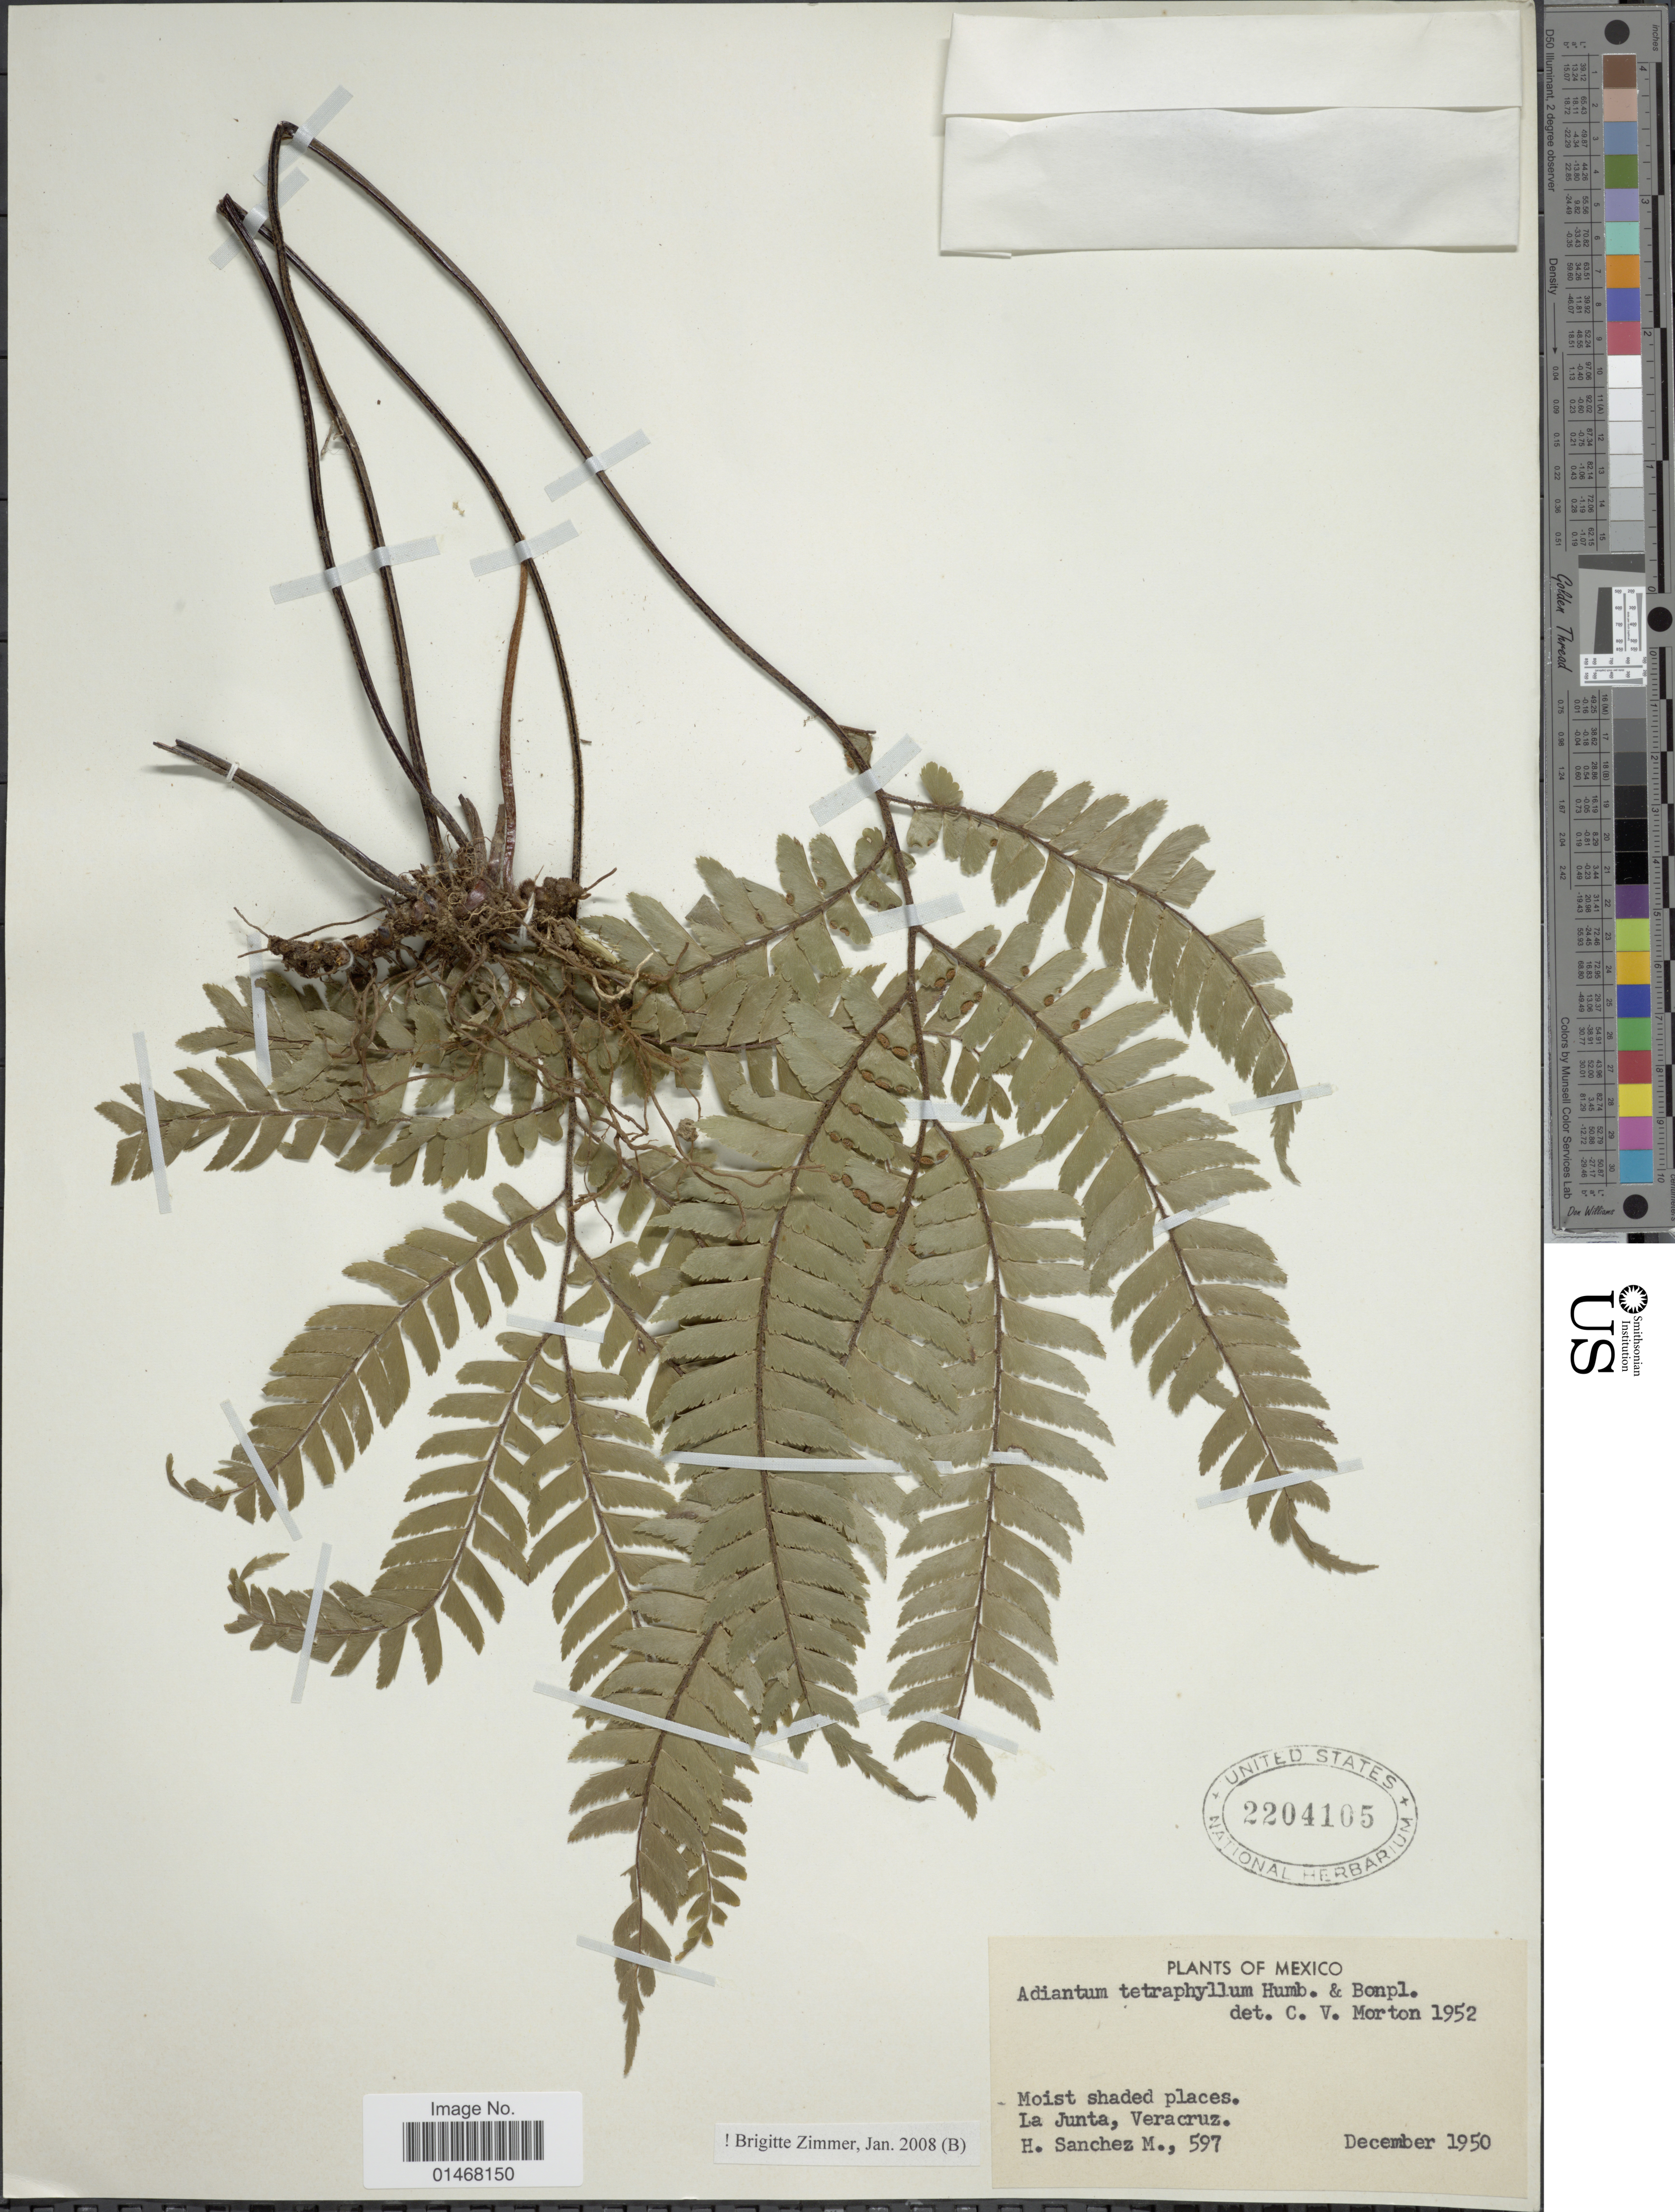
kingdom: Plantae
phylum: Tracheophyta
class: Polypodiopsida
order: Polypodiales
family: Pteridaceae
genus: Adiantum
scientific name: Adiantum tetraphyllum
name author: Humb. & Bonpl. ex Willd.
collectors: H. Sánchez-Mejorada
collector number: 597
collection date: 1950-12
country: Mexico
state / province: Veracruz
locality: La Junta, Veracruz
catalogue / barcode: US 2204105